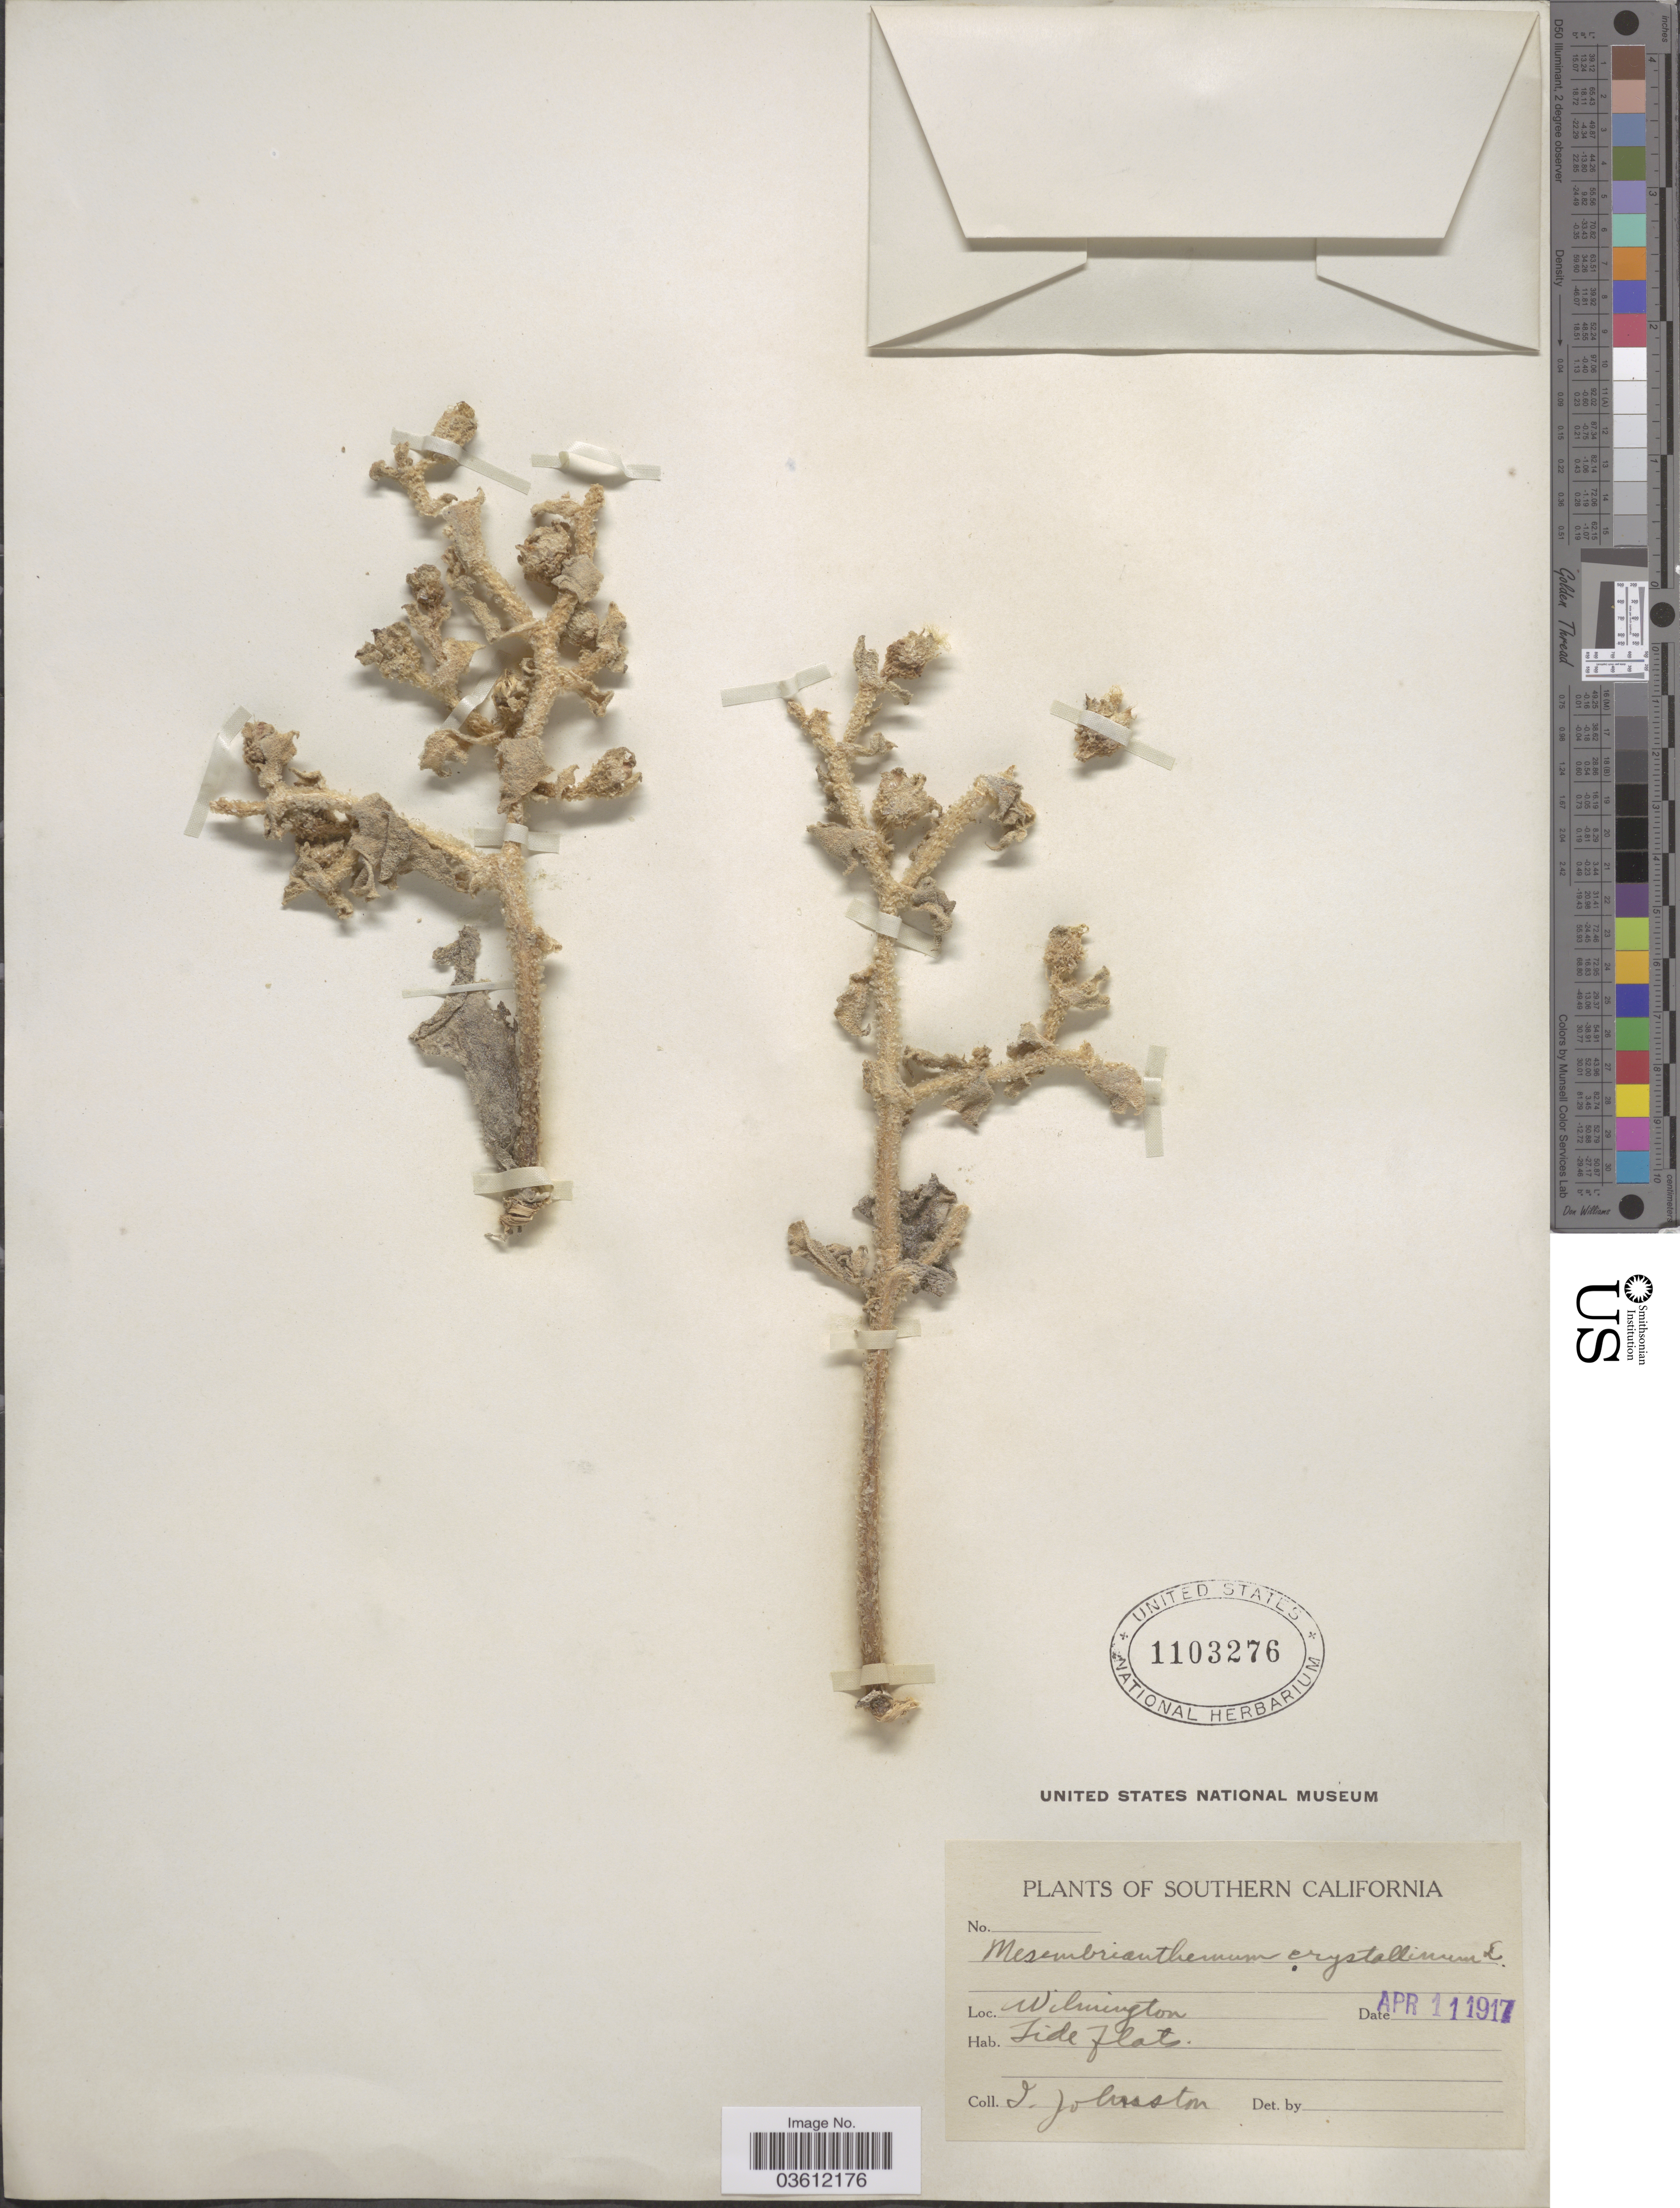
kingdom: Plantae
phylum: Tracheophyta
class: Magnoliopsida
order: Caryophyllales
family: Aizoaceae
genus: Mesembryanthemum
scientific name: Mesembryanthemum crystallinum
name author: L.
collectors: I. Johnston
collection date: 1917-04-01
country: United States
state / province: California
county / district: Los Angeles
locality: Southern California. Wilmington.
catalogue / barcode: US 1103276